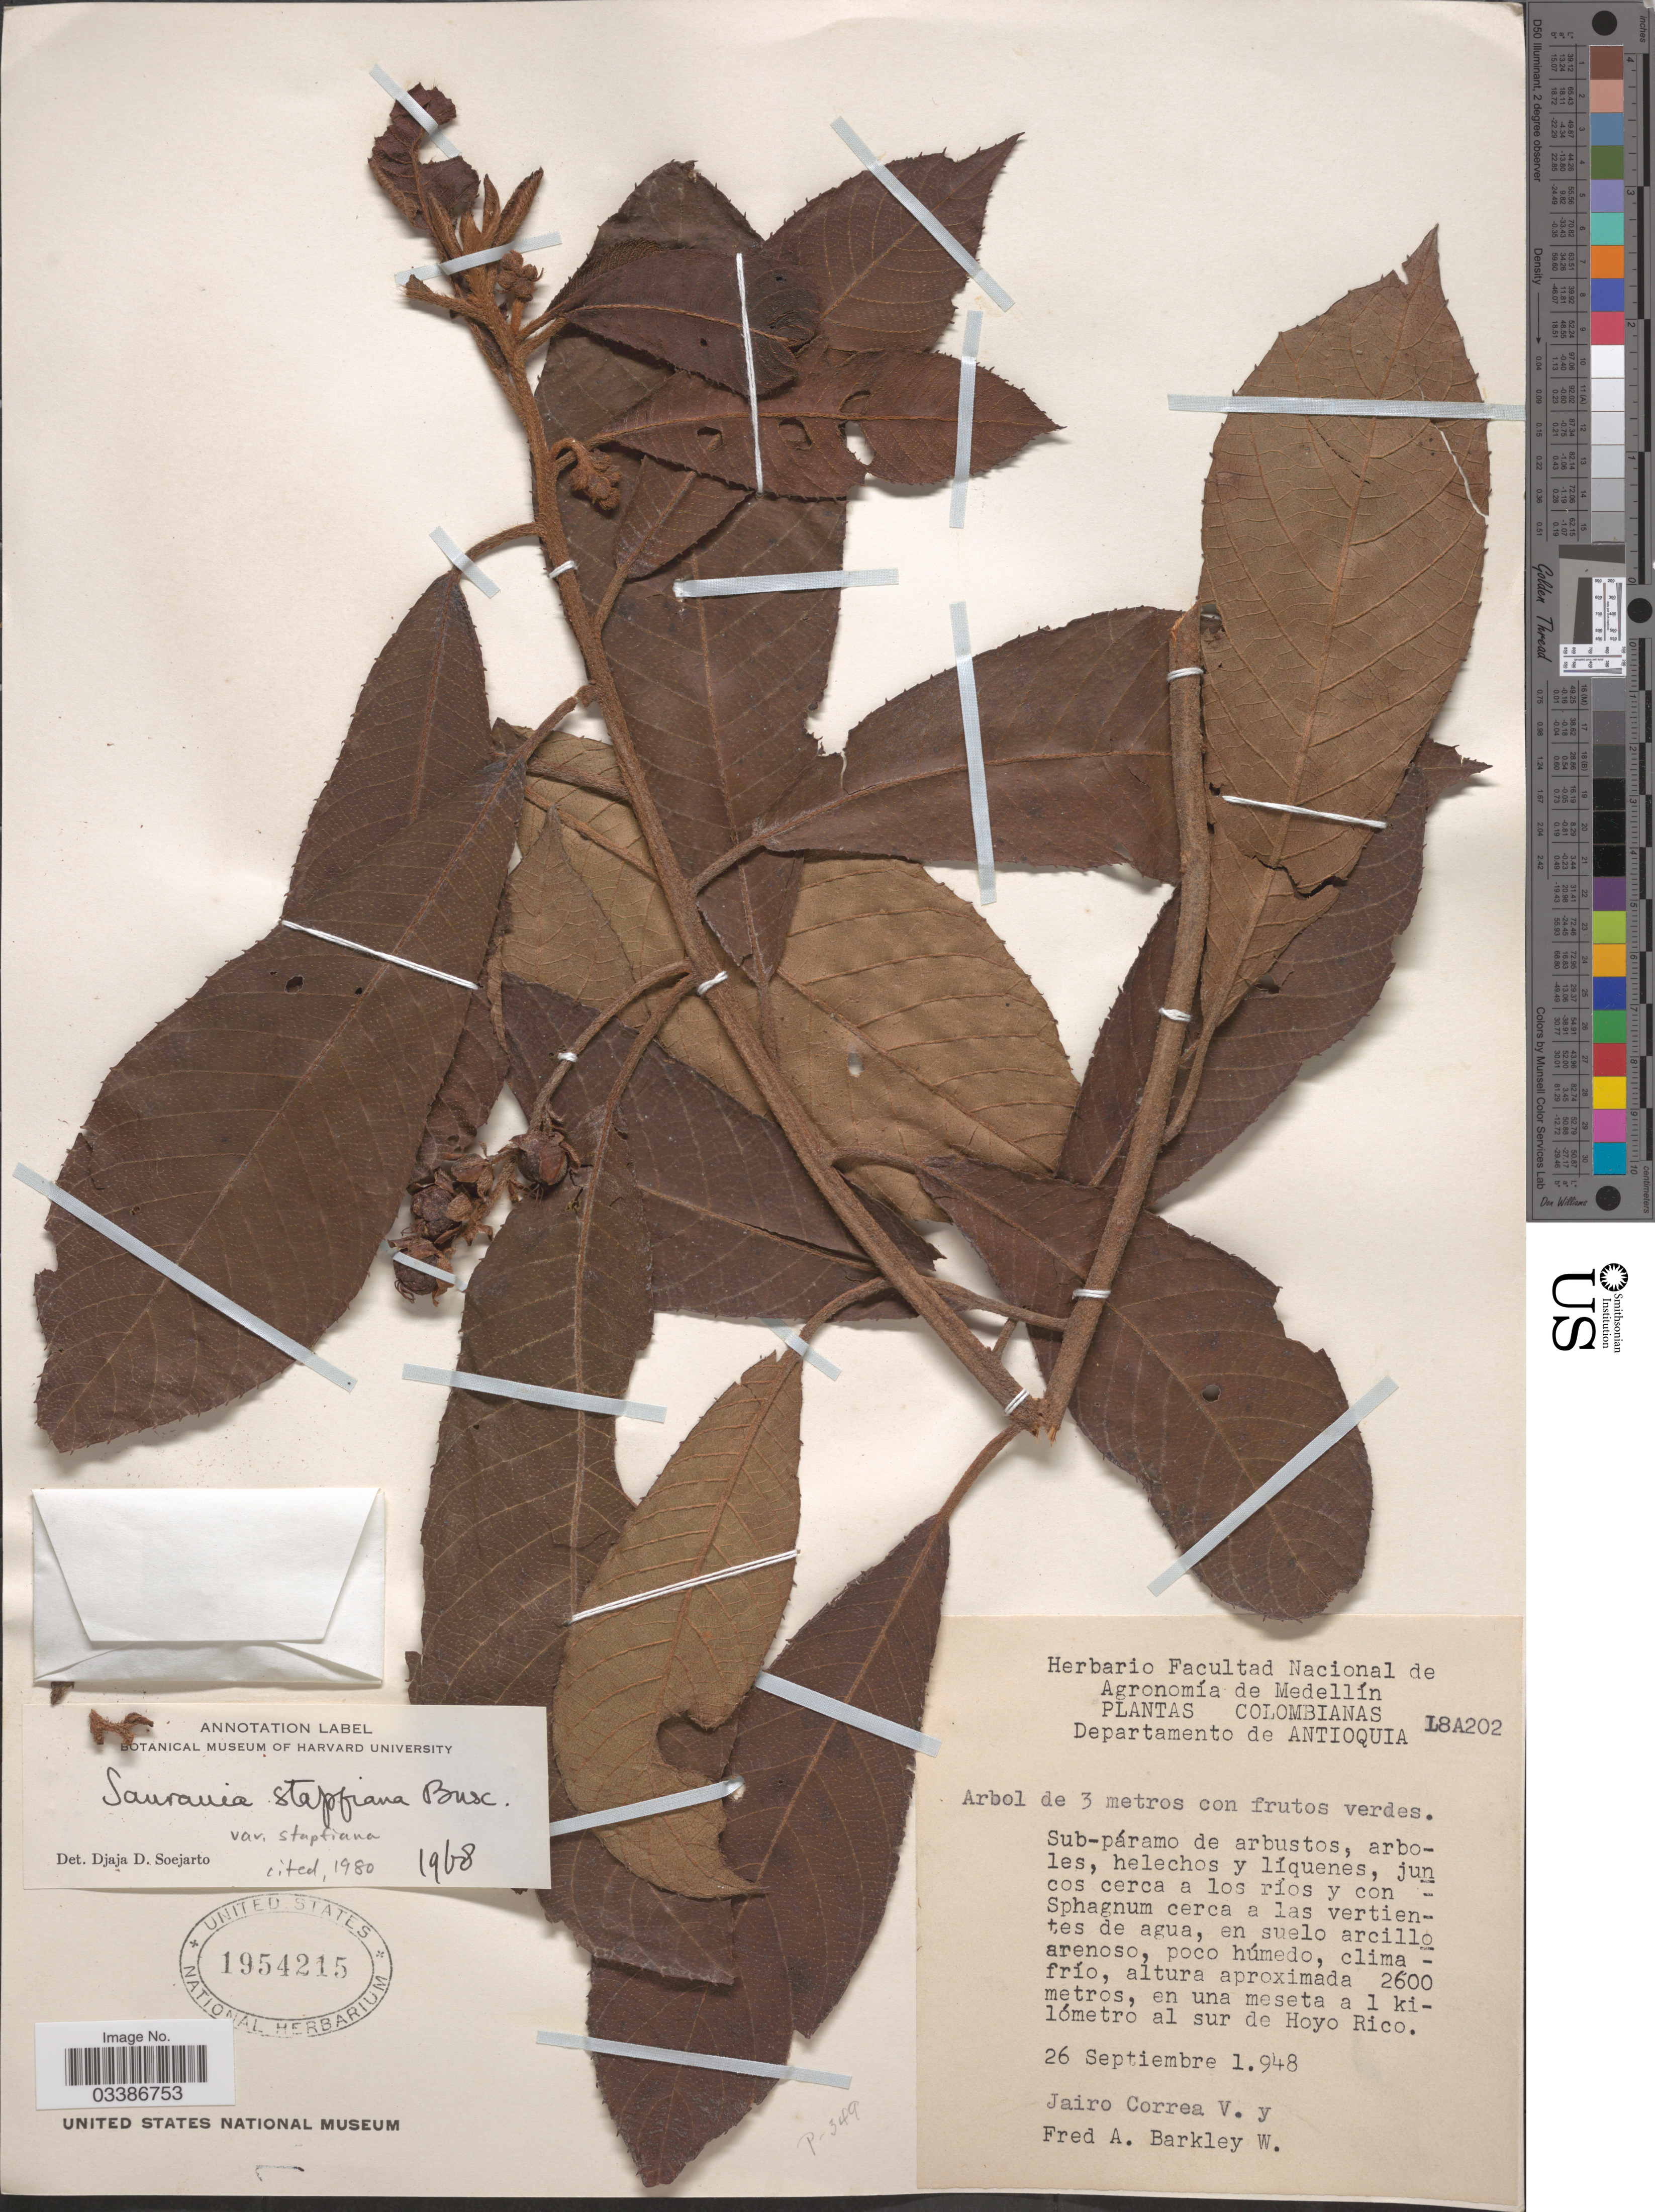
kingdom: Plantae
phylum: Tracheophyta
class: Magnoliopsida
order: Ericales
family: Actinidiaceae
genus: Saurauia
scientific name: Saurauia stapfiana var. stapfiana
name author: Buscal.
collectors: J. Correa V. & F. Barkley W.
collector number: L8A202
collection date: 1948-09-26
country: Colombia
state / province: Antioquia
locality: Departamento de Antioquia. En una meseta a 1 kilómetro al sur de Hoyo Rico.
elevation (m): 2600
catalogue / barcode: US 1954215